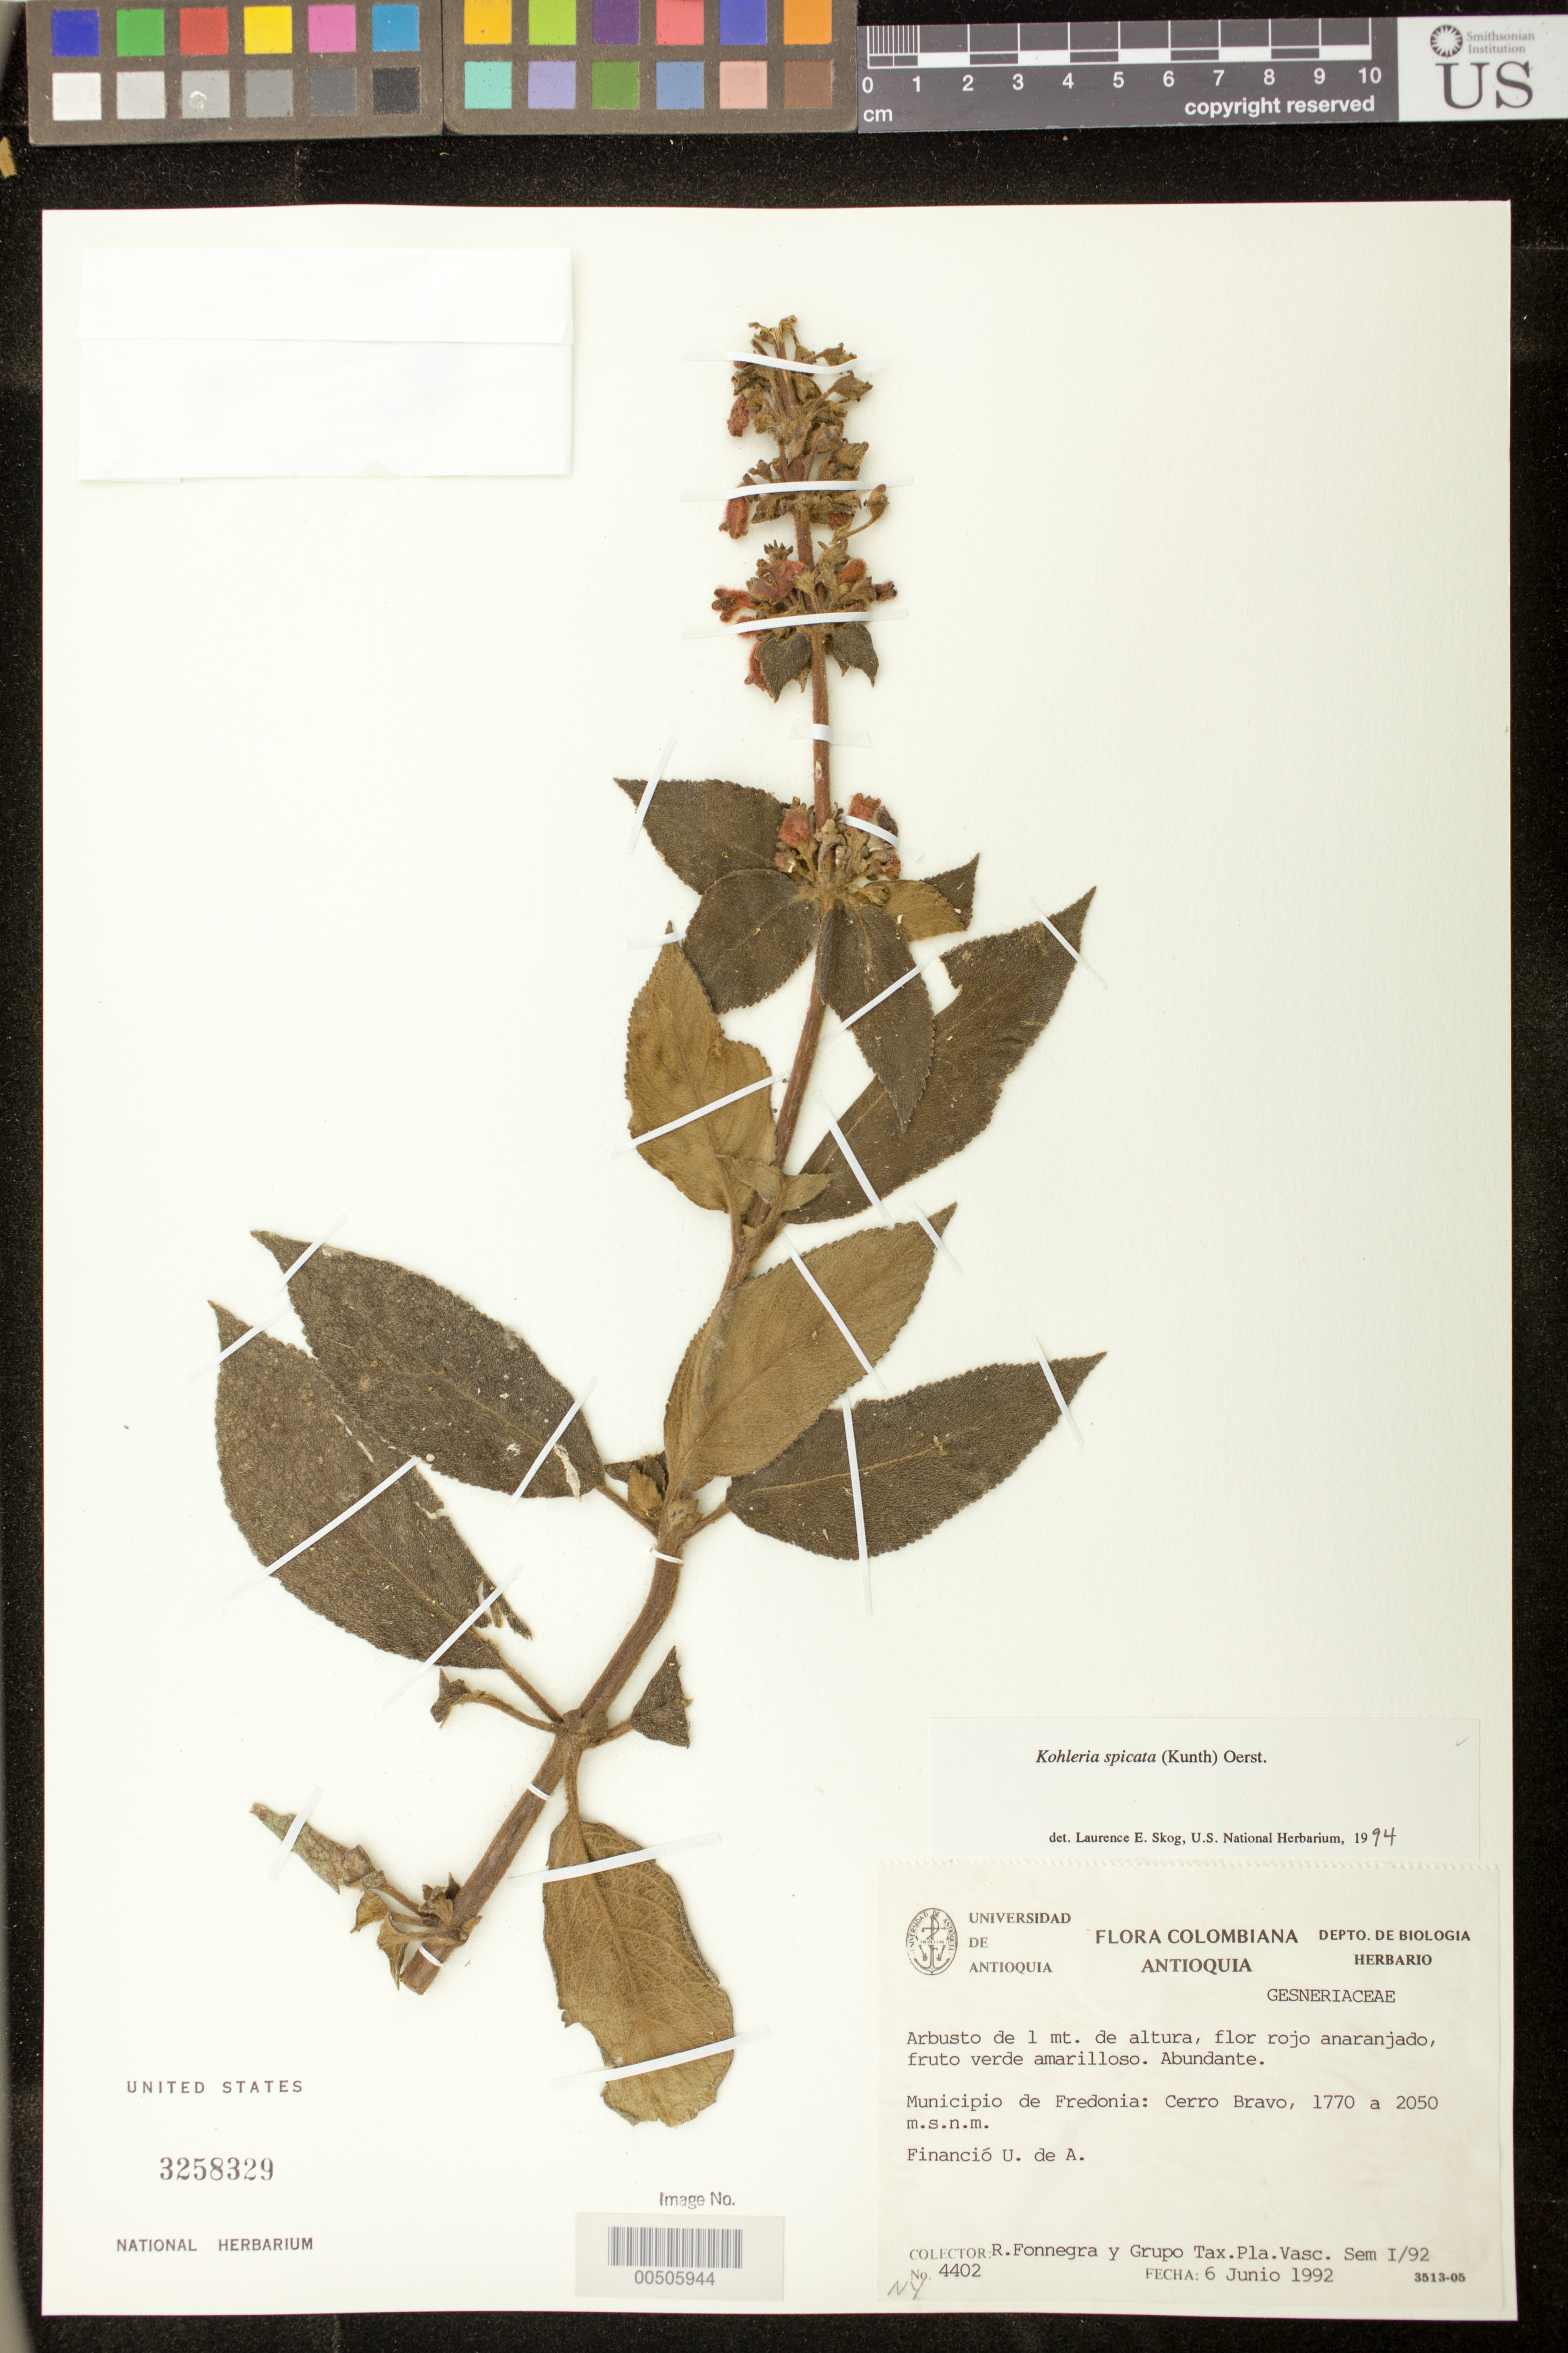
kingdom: Plantae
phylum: Tracheophyta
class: Magnoliopsida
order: Lamiales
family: Gesneriaceae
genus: Kohleria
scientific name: Kohleria spicata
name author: (Kunth) Oerst.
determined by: Skog, Laurence E.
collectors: R. Fonnegra G. & Grupo Tax. Pl. Vasc.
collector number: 4402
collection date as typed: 06 Jun 1992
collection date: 1992-06-06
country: Colombia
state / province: Antioquia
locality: Mpio. de Fredonia: Cerro Bravo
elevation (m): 1770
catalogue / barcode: US 3258329